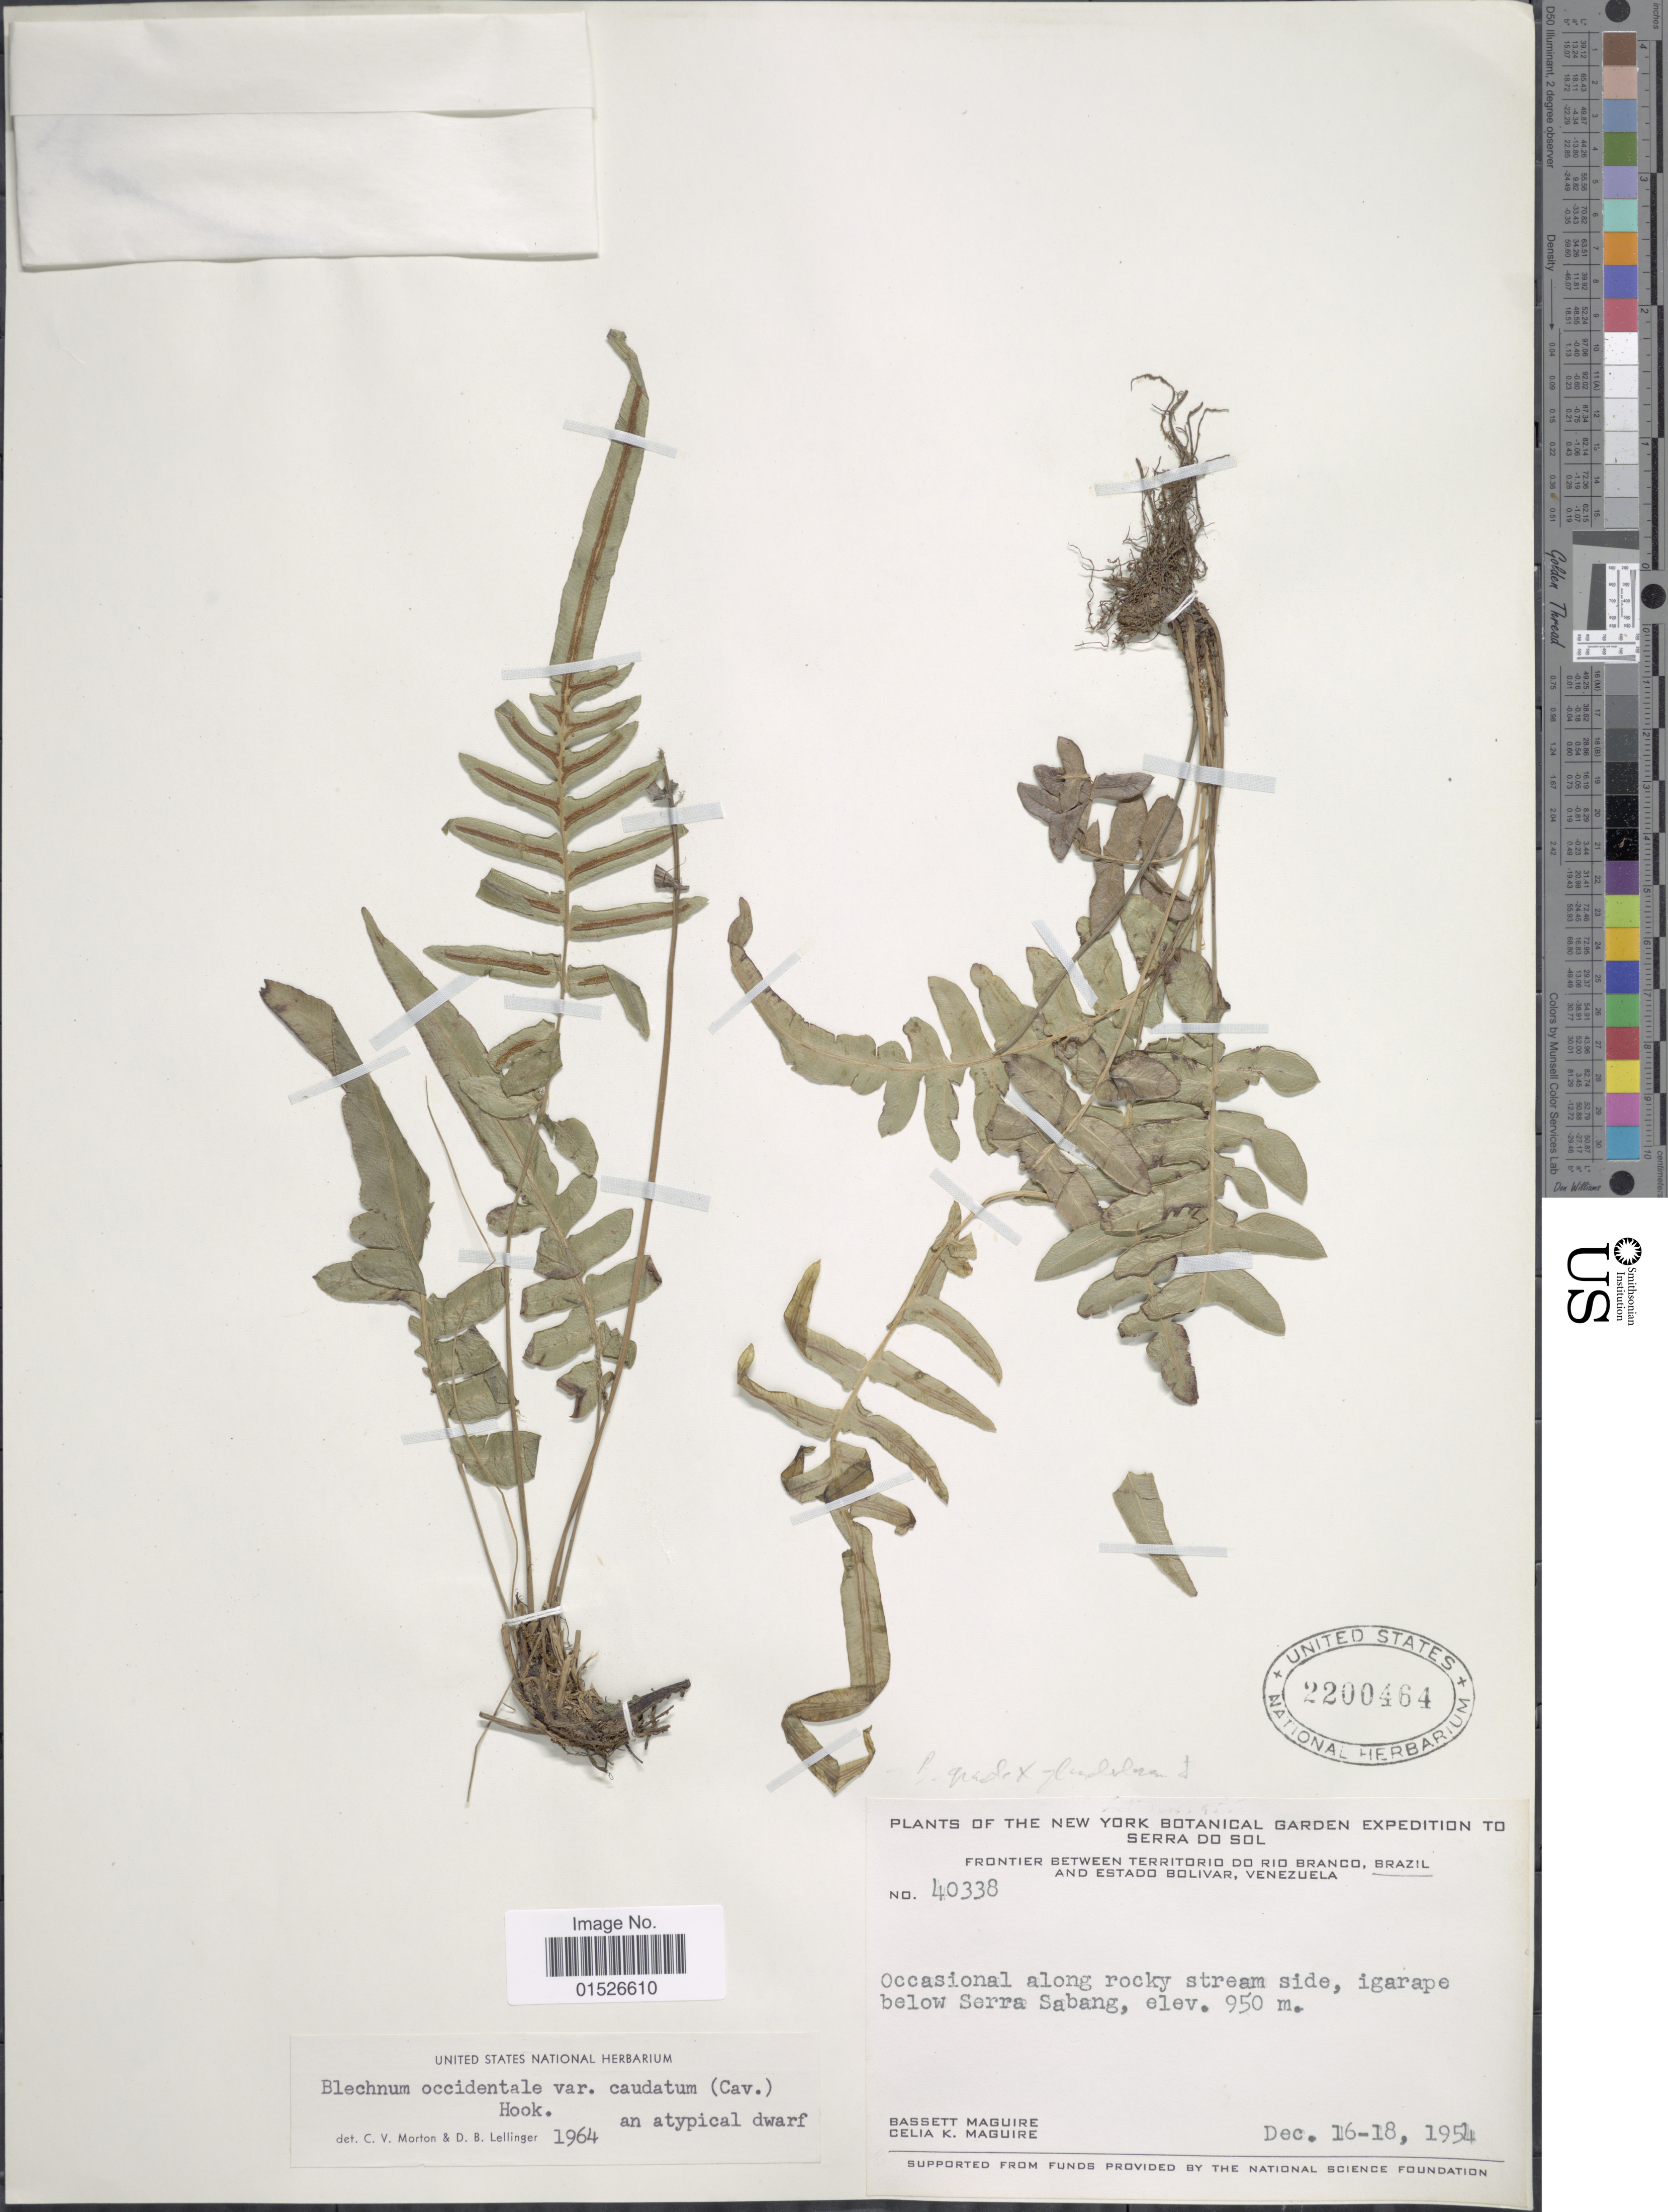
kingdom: Plantae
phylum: Tracheophyta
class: Polypodiopsida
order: Polypodiales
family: Blechnaceae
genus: Blechnum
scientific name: Blechnum occidentale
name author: L.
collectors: B. Maguire & C. K. Maguire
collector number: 40338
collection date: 1954-12-16/1954-12-18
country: Venezuela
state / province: Bolivar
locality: Serra do Sol. Frontier between territorio do Rio Branco, Brazil and estado Bolivar, Occasional along rocky stream side, igarape below Serra Sabang.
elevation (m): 950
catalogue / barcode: US 2200464